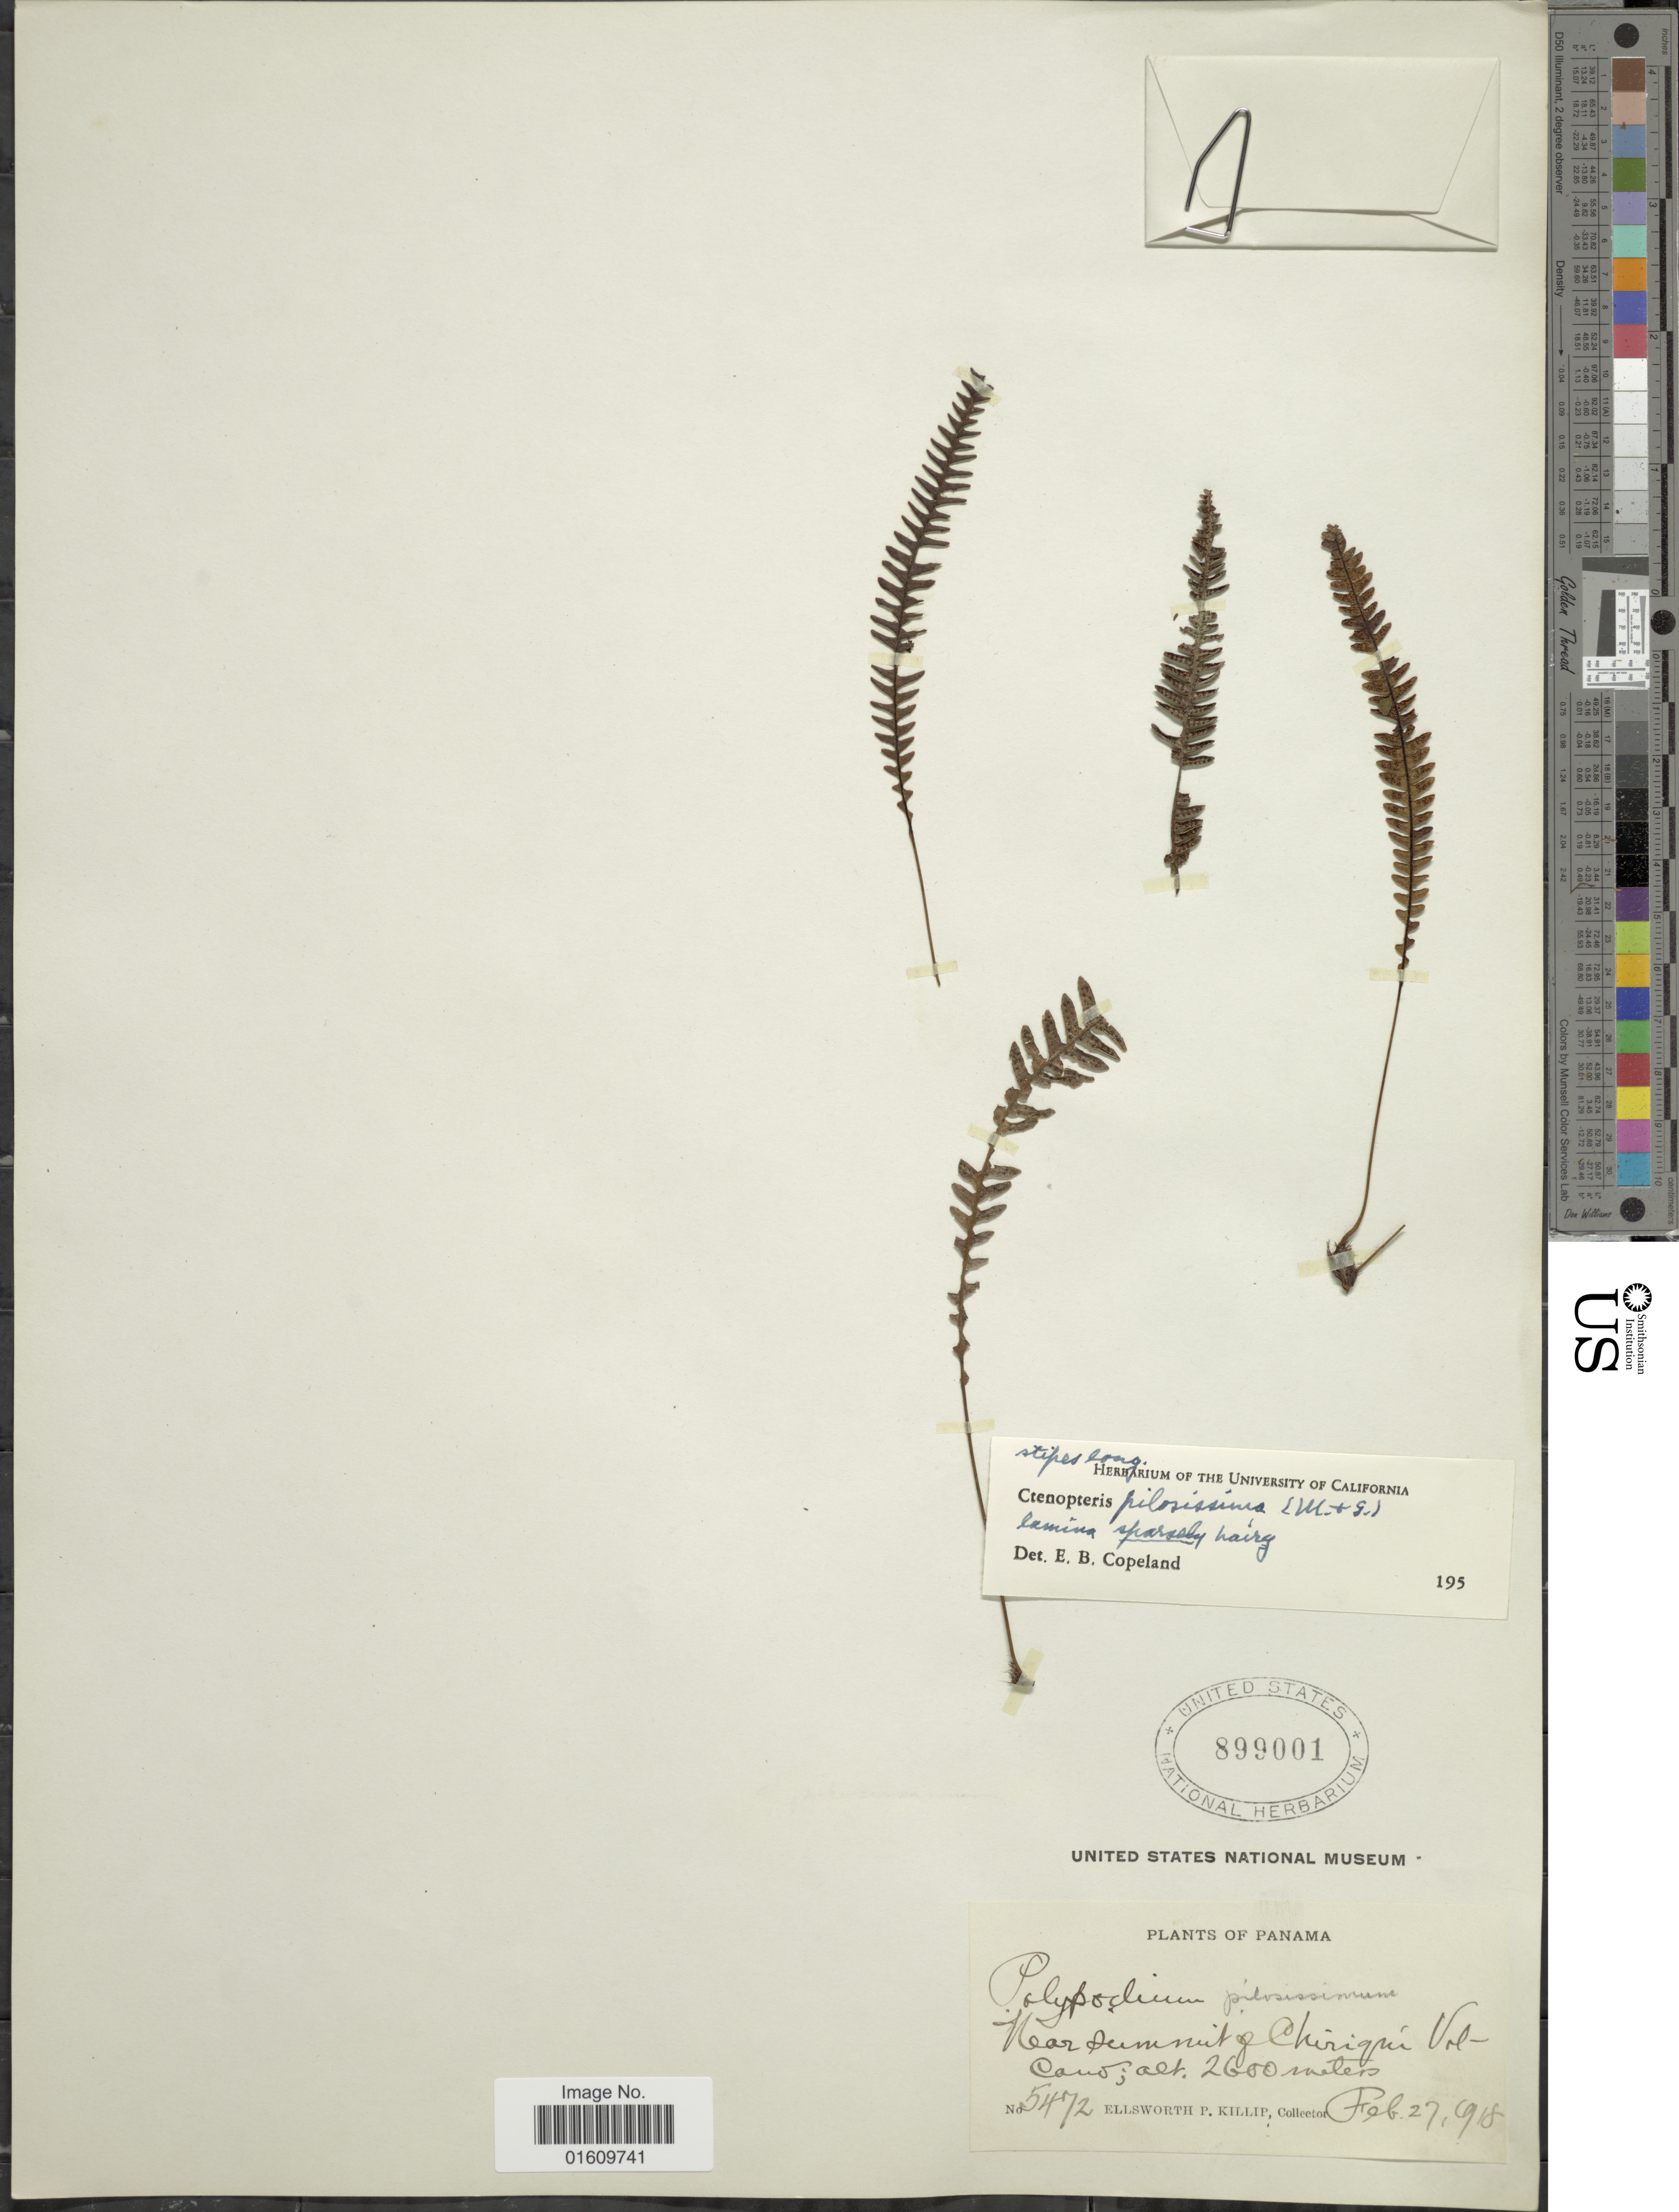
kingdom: Plantae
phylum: Tracheophyta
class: Polypodiopsida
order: Polypodiales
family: Polypodiaceae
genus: Melpomene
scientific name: Melpomene xiphopteroides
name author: (Liebm.) A.R. Sm. & R.C. Moran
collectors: E. P. Killip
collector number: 5472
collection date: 1918-02-27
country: Panama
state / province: Chiriqui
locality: Near summit of Chirqui Volcano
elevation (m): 2600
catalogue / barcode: US 899001